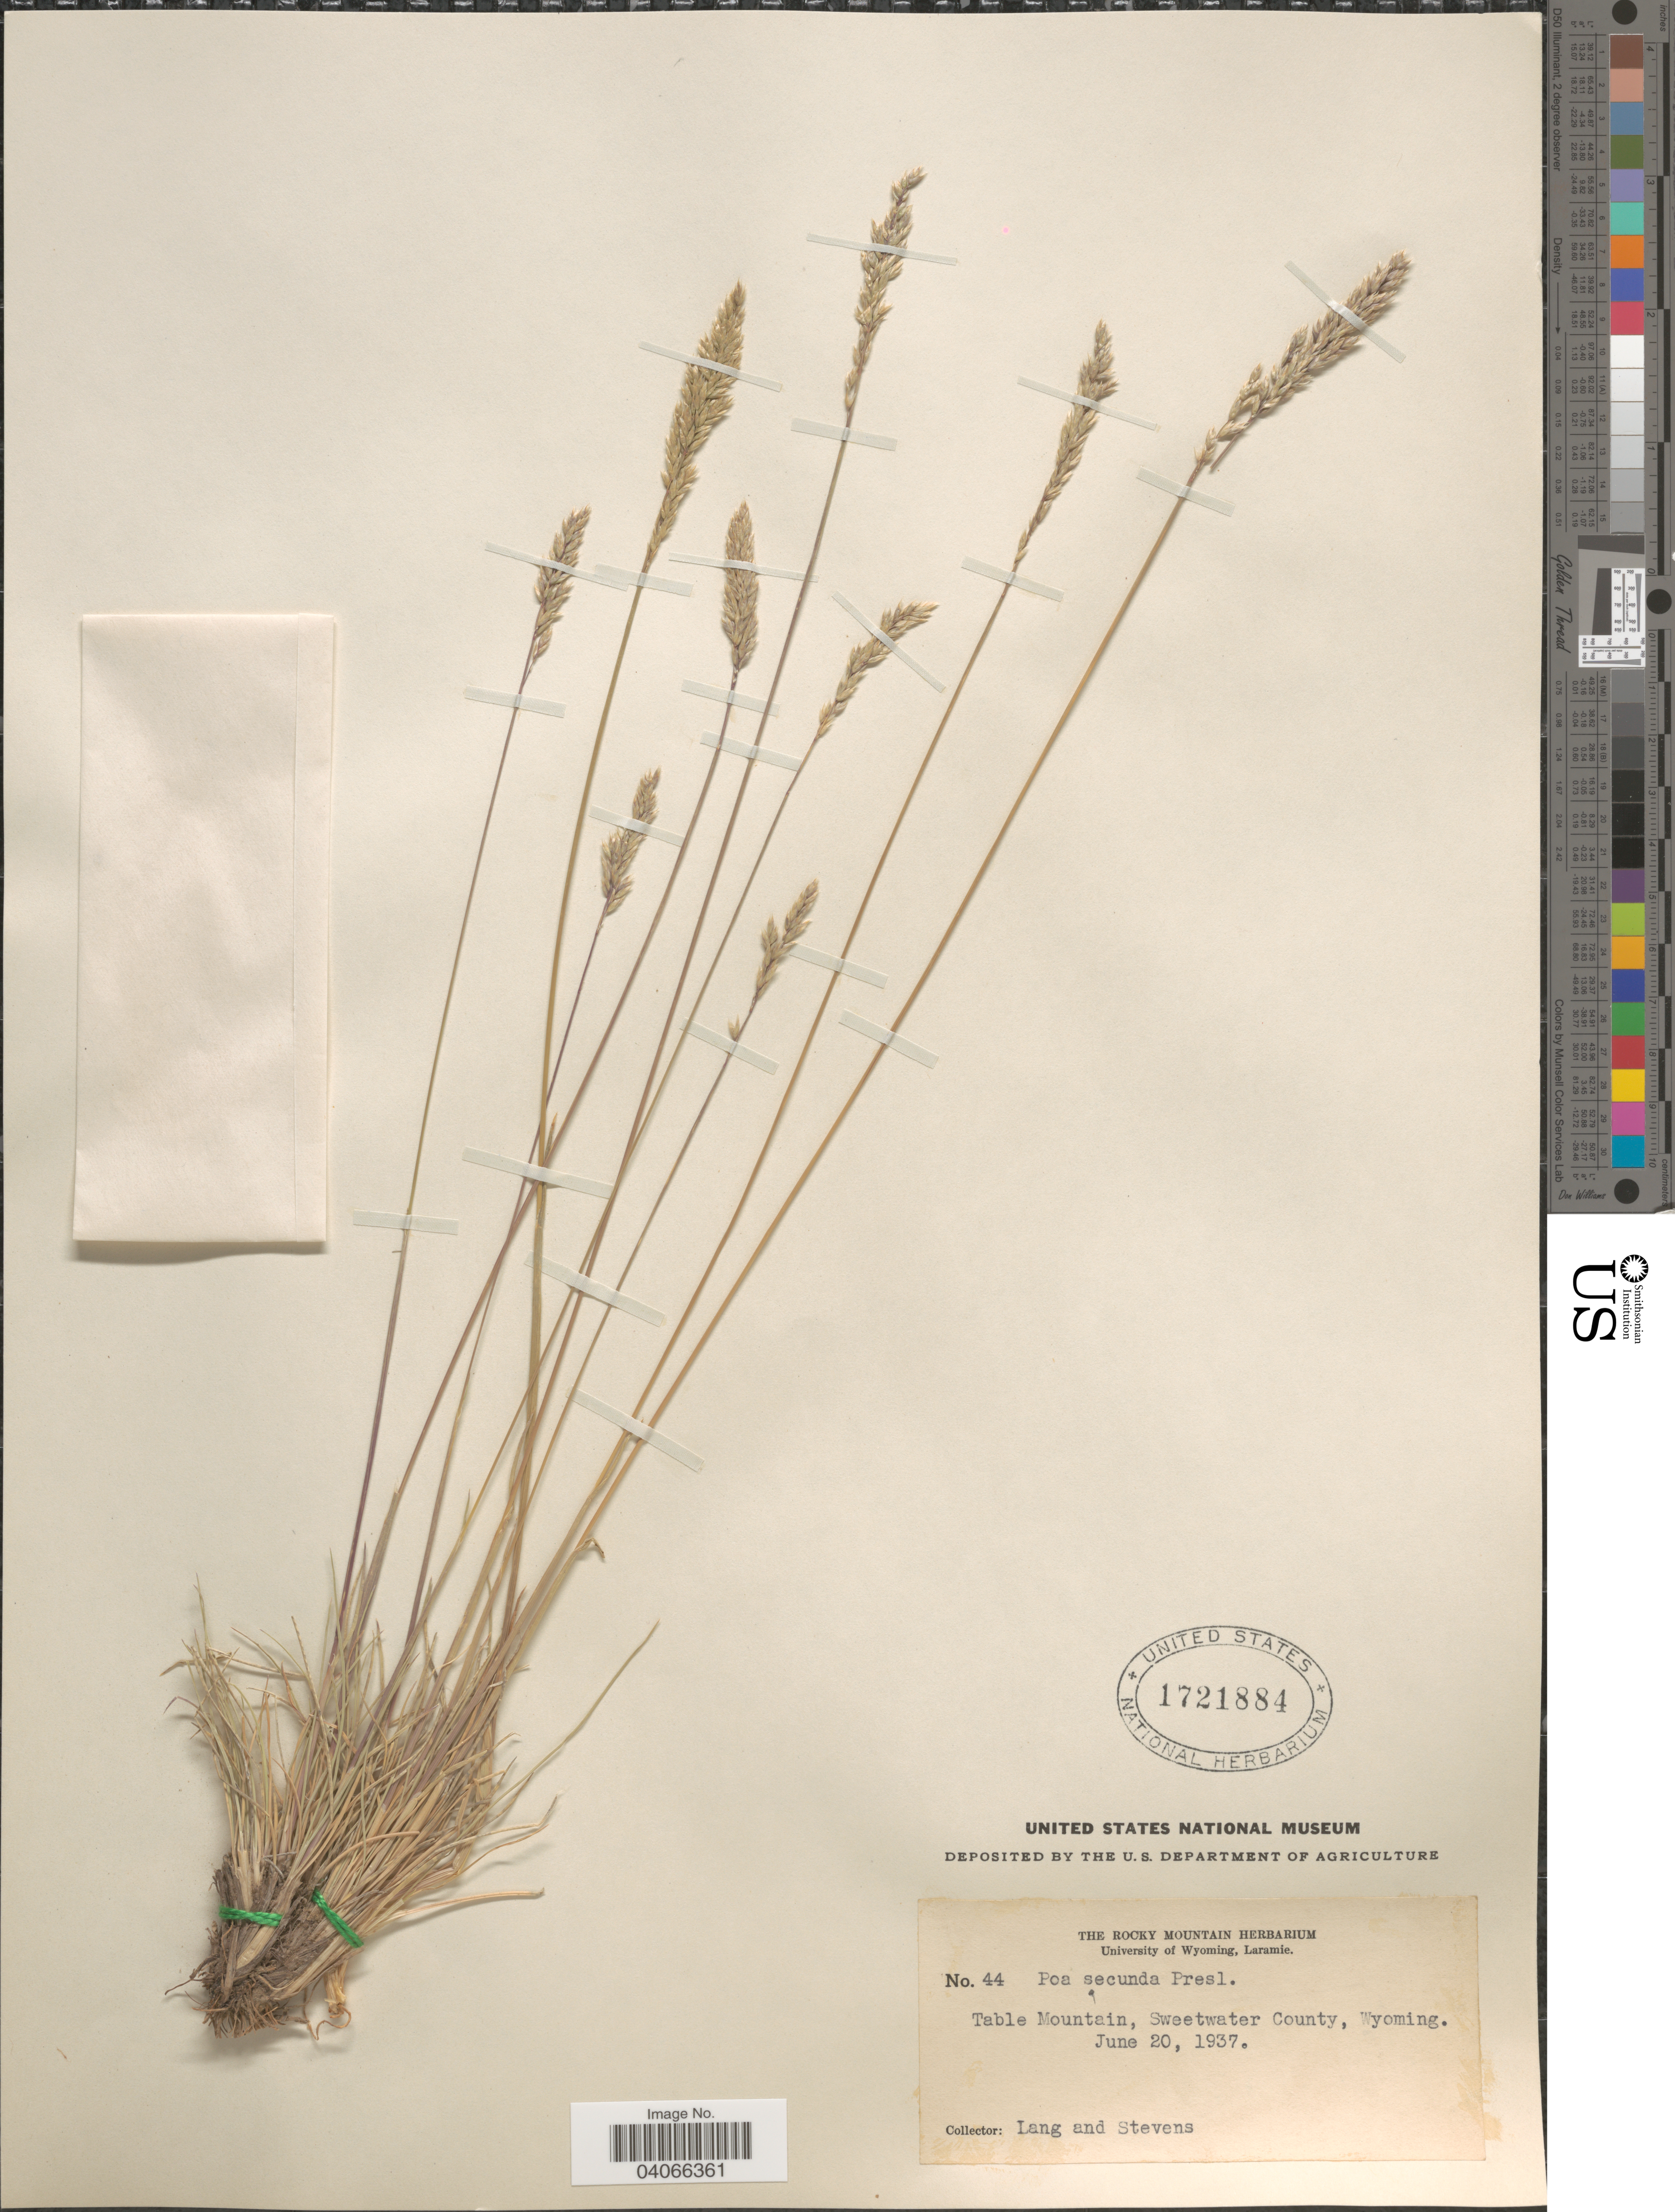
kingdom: Plantae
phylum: Tracheophyta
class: Liliopsida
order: Poales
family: Poaceae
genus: Poa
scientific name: Poa secunda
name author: J. Presl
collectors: -- Lang & -. Stevens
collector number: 44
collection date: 1937-06-20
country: United States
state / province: Wyoming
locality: Table Mountain, Sweetwater County.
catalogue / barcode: US 1721884